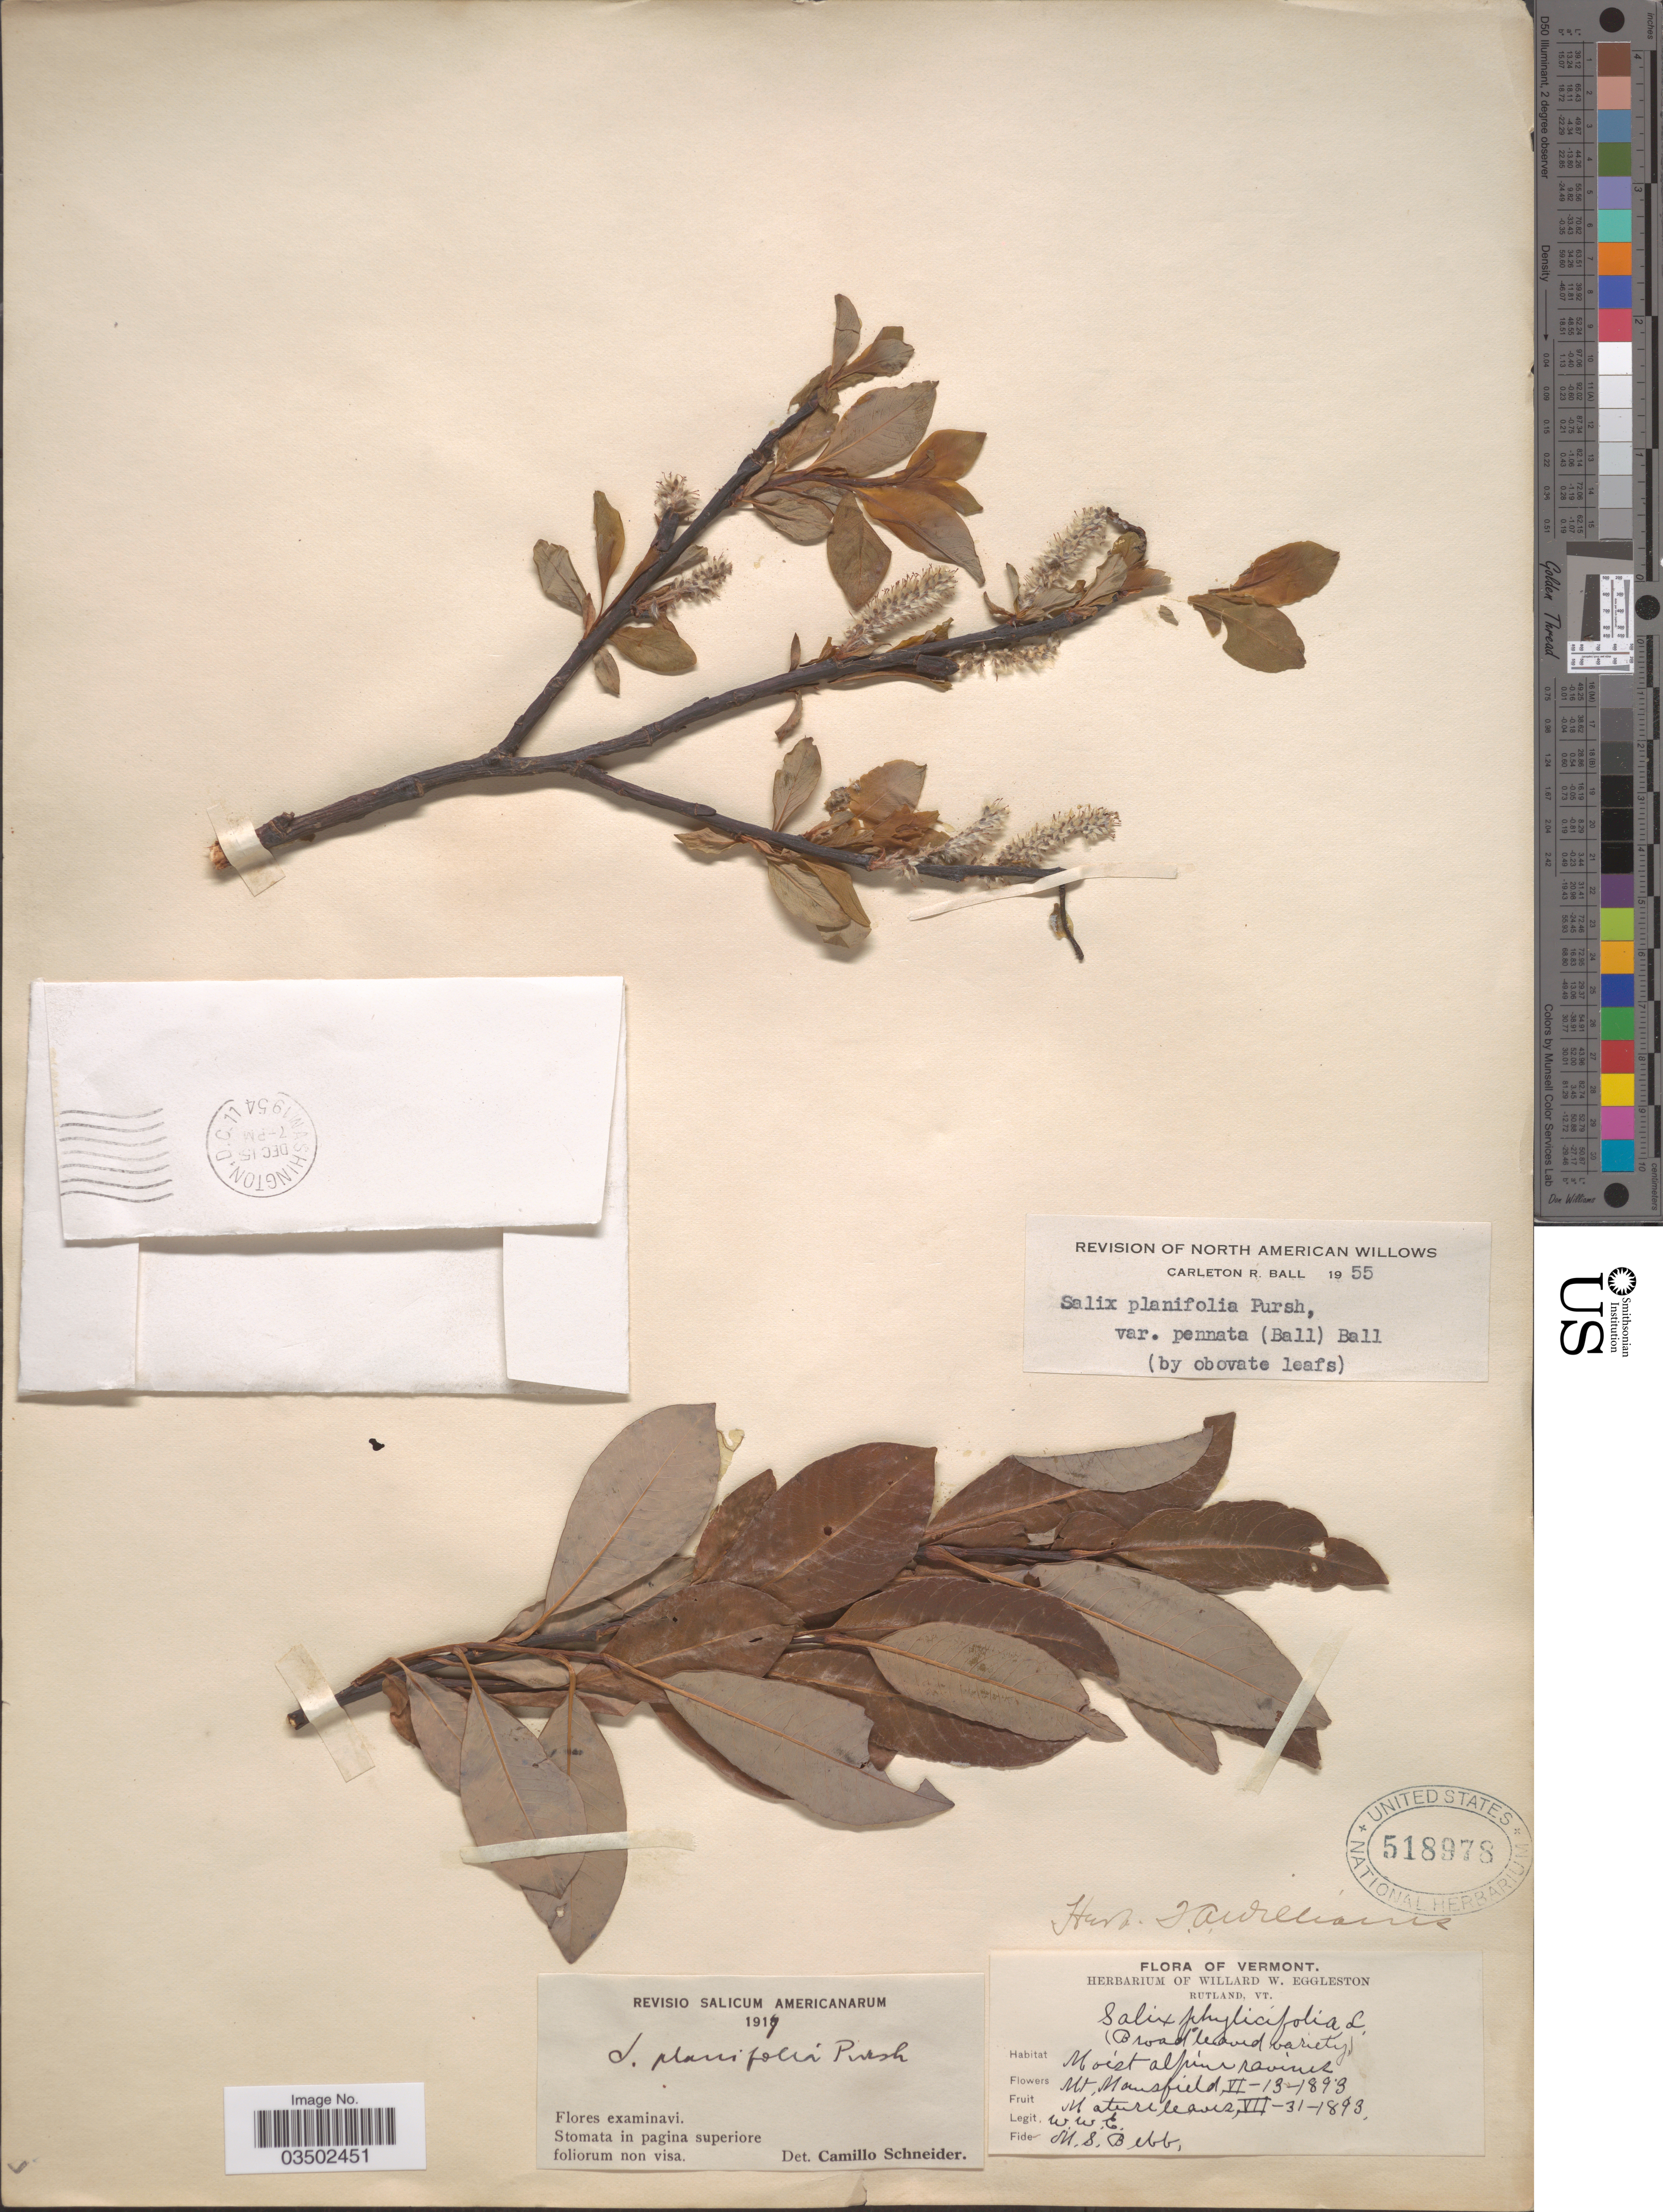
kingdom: Plantae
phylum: Tracheophyta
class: Magnoliopsida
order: Malpighiales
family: Salicaceae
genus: Salix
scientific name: Salix planifolia var. pennata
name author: (C.R. Ball) C.R. Ball ex Dutilly et al.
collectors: W. W. Eggleston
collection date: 1893-06-13/1893-07-31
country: United States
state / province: Vermont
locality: Mt. Mansfield.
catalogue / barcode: US 518978